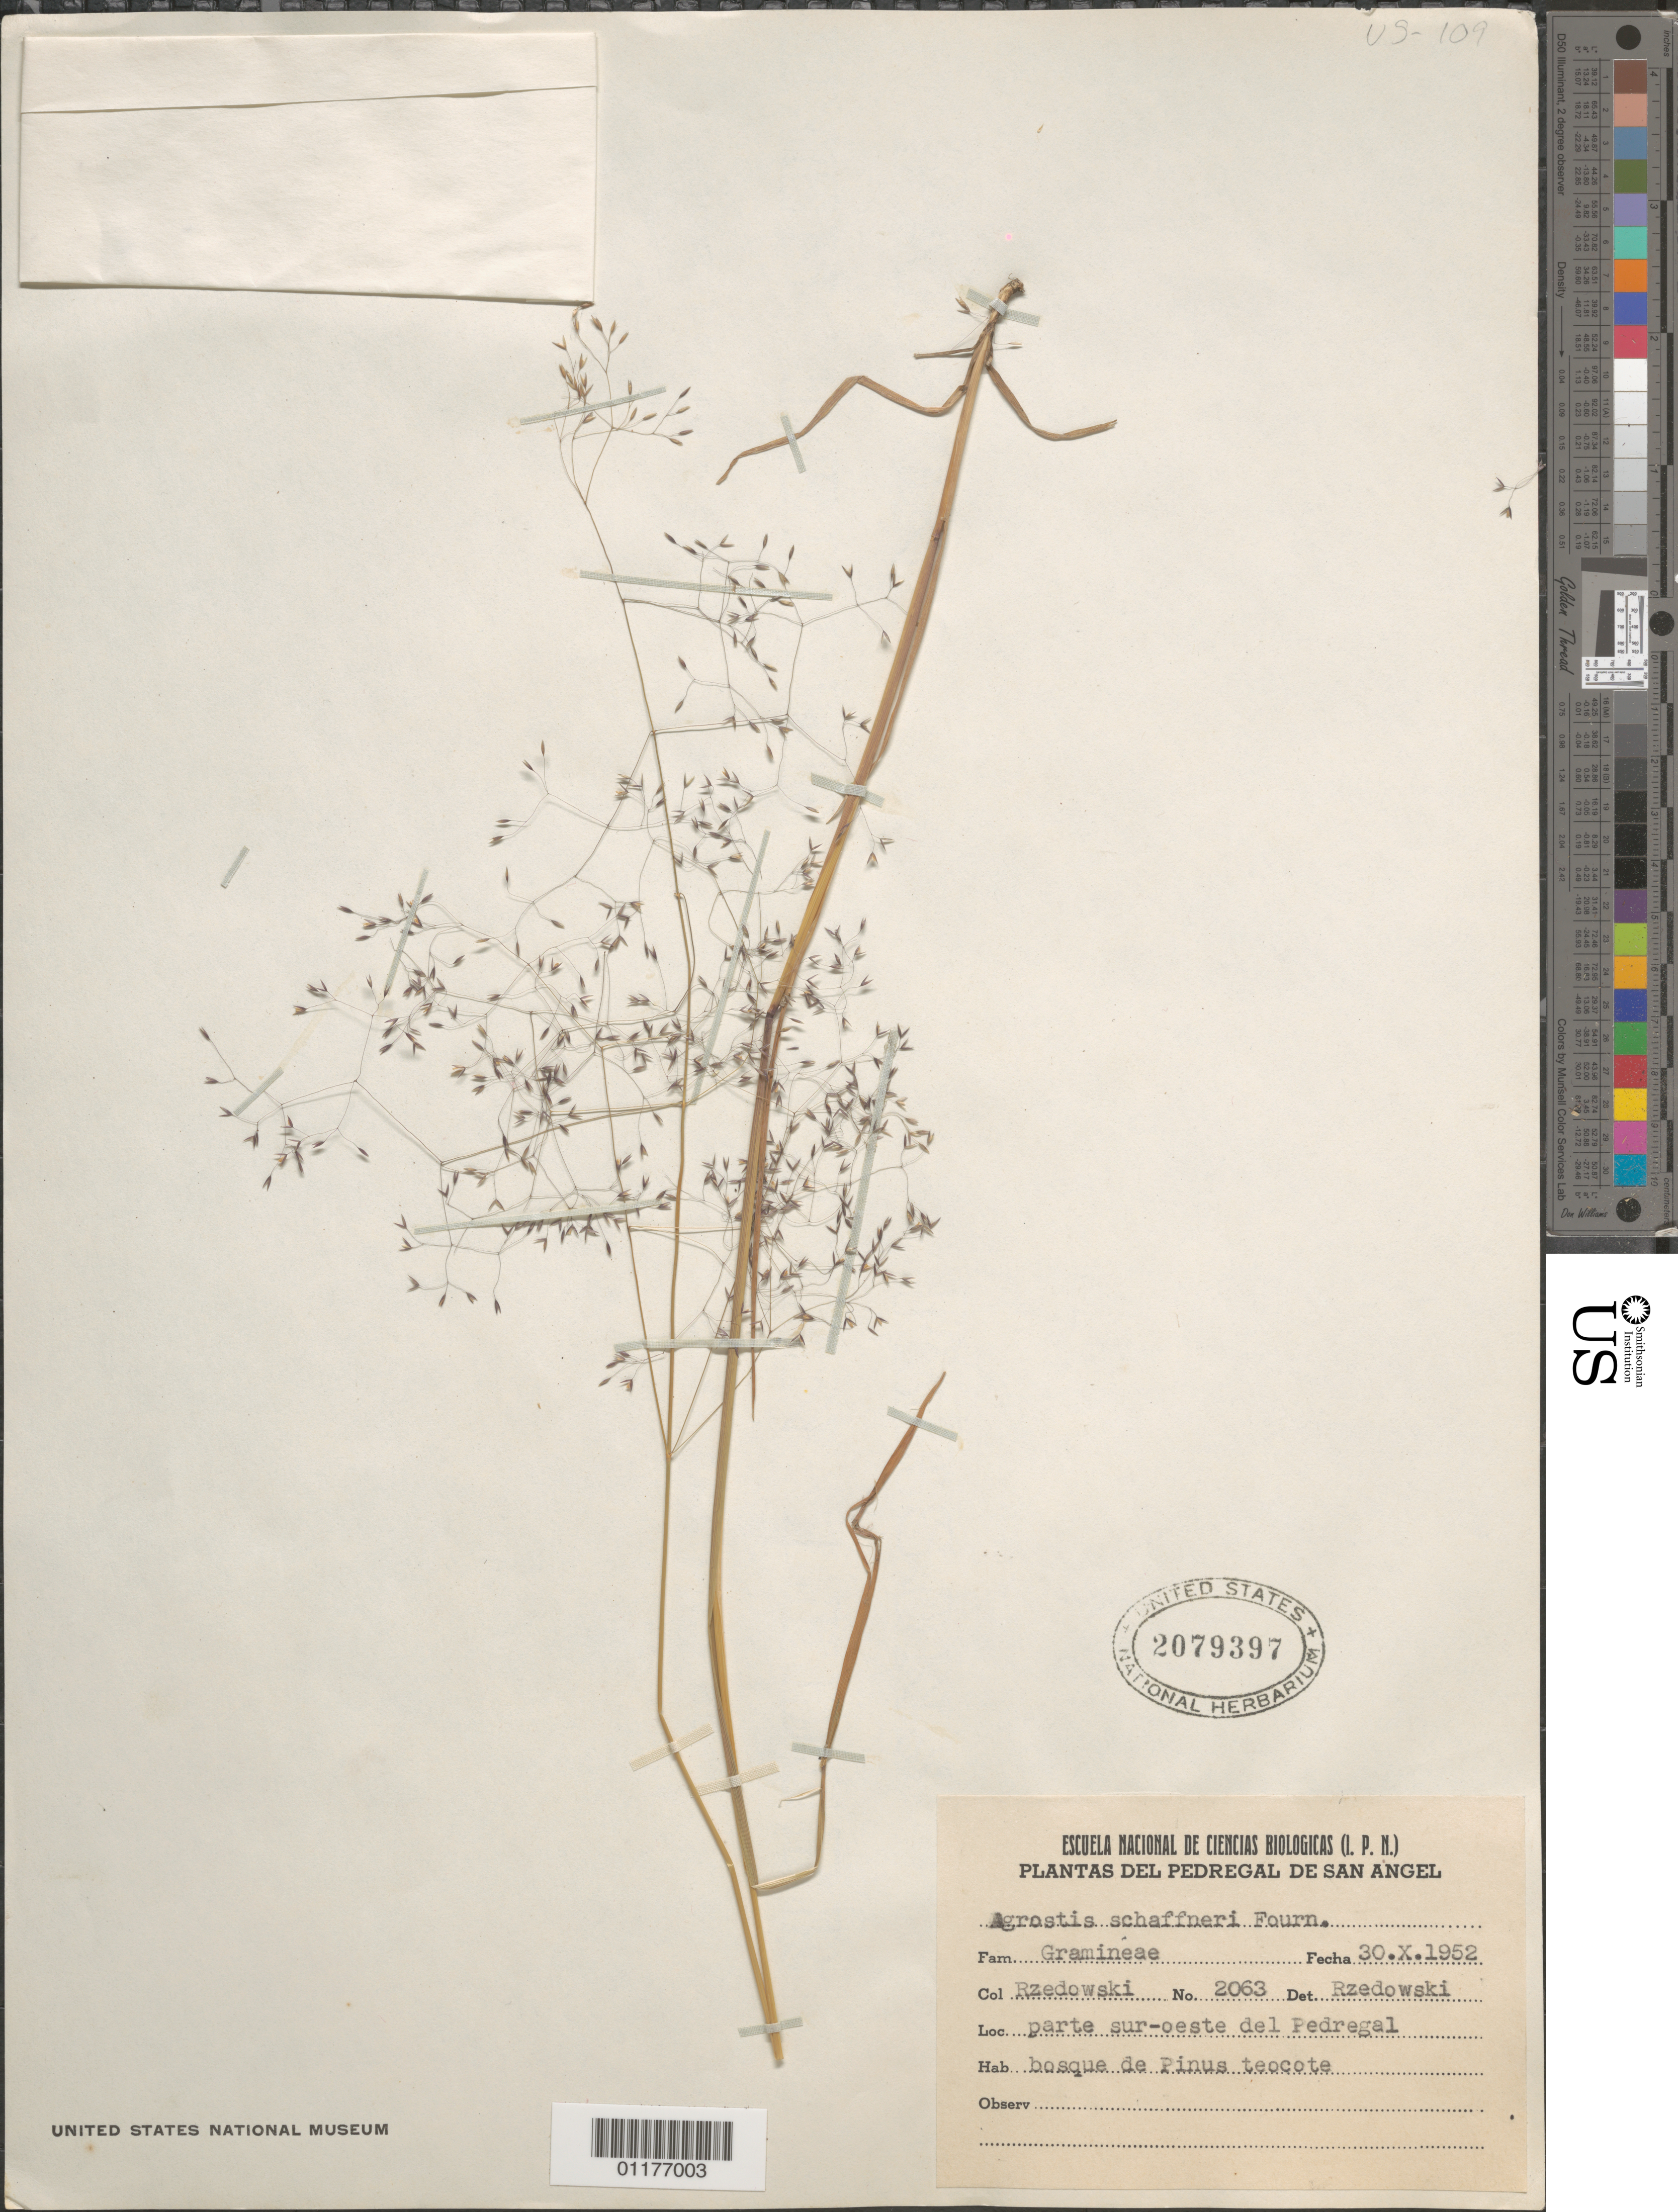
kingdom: Plantae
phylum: Tracheophyta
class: Liliopsida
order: Poales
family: Poaceae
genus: Agrostis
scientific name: Agrostis schaffneri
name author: E. Fourn.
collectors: Rzedowski, --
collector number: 2063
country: Mexico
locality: W of Pedregal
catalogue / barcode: US 2079397